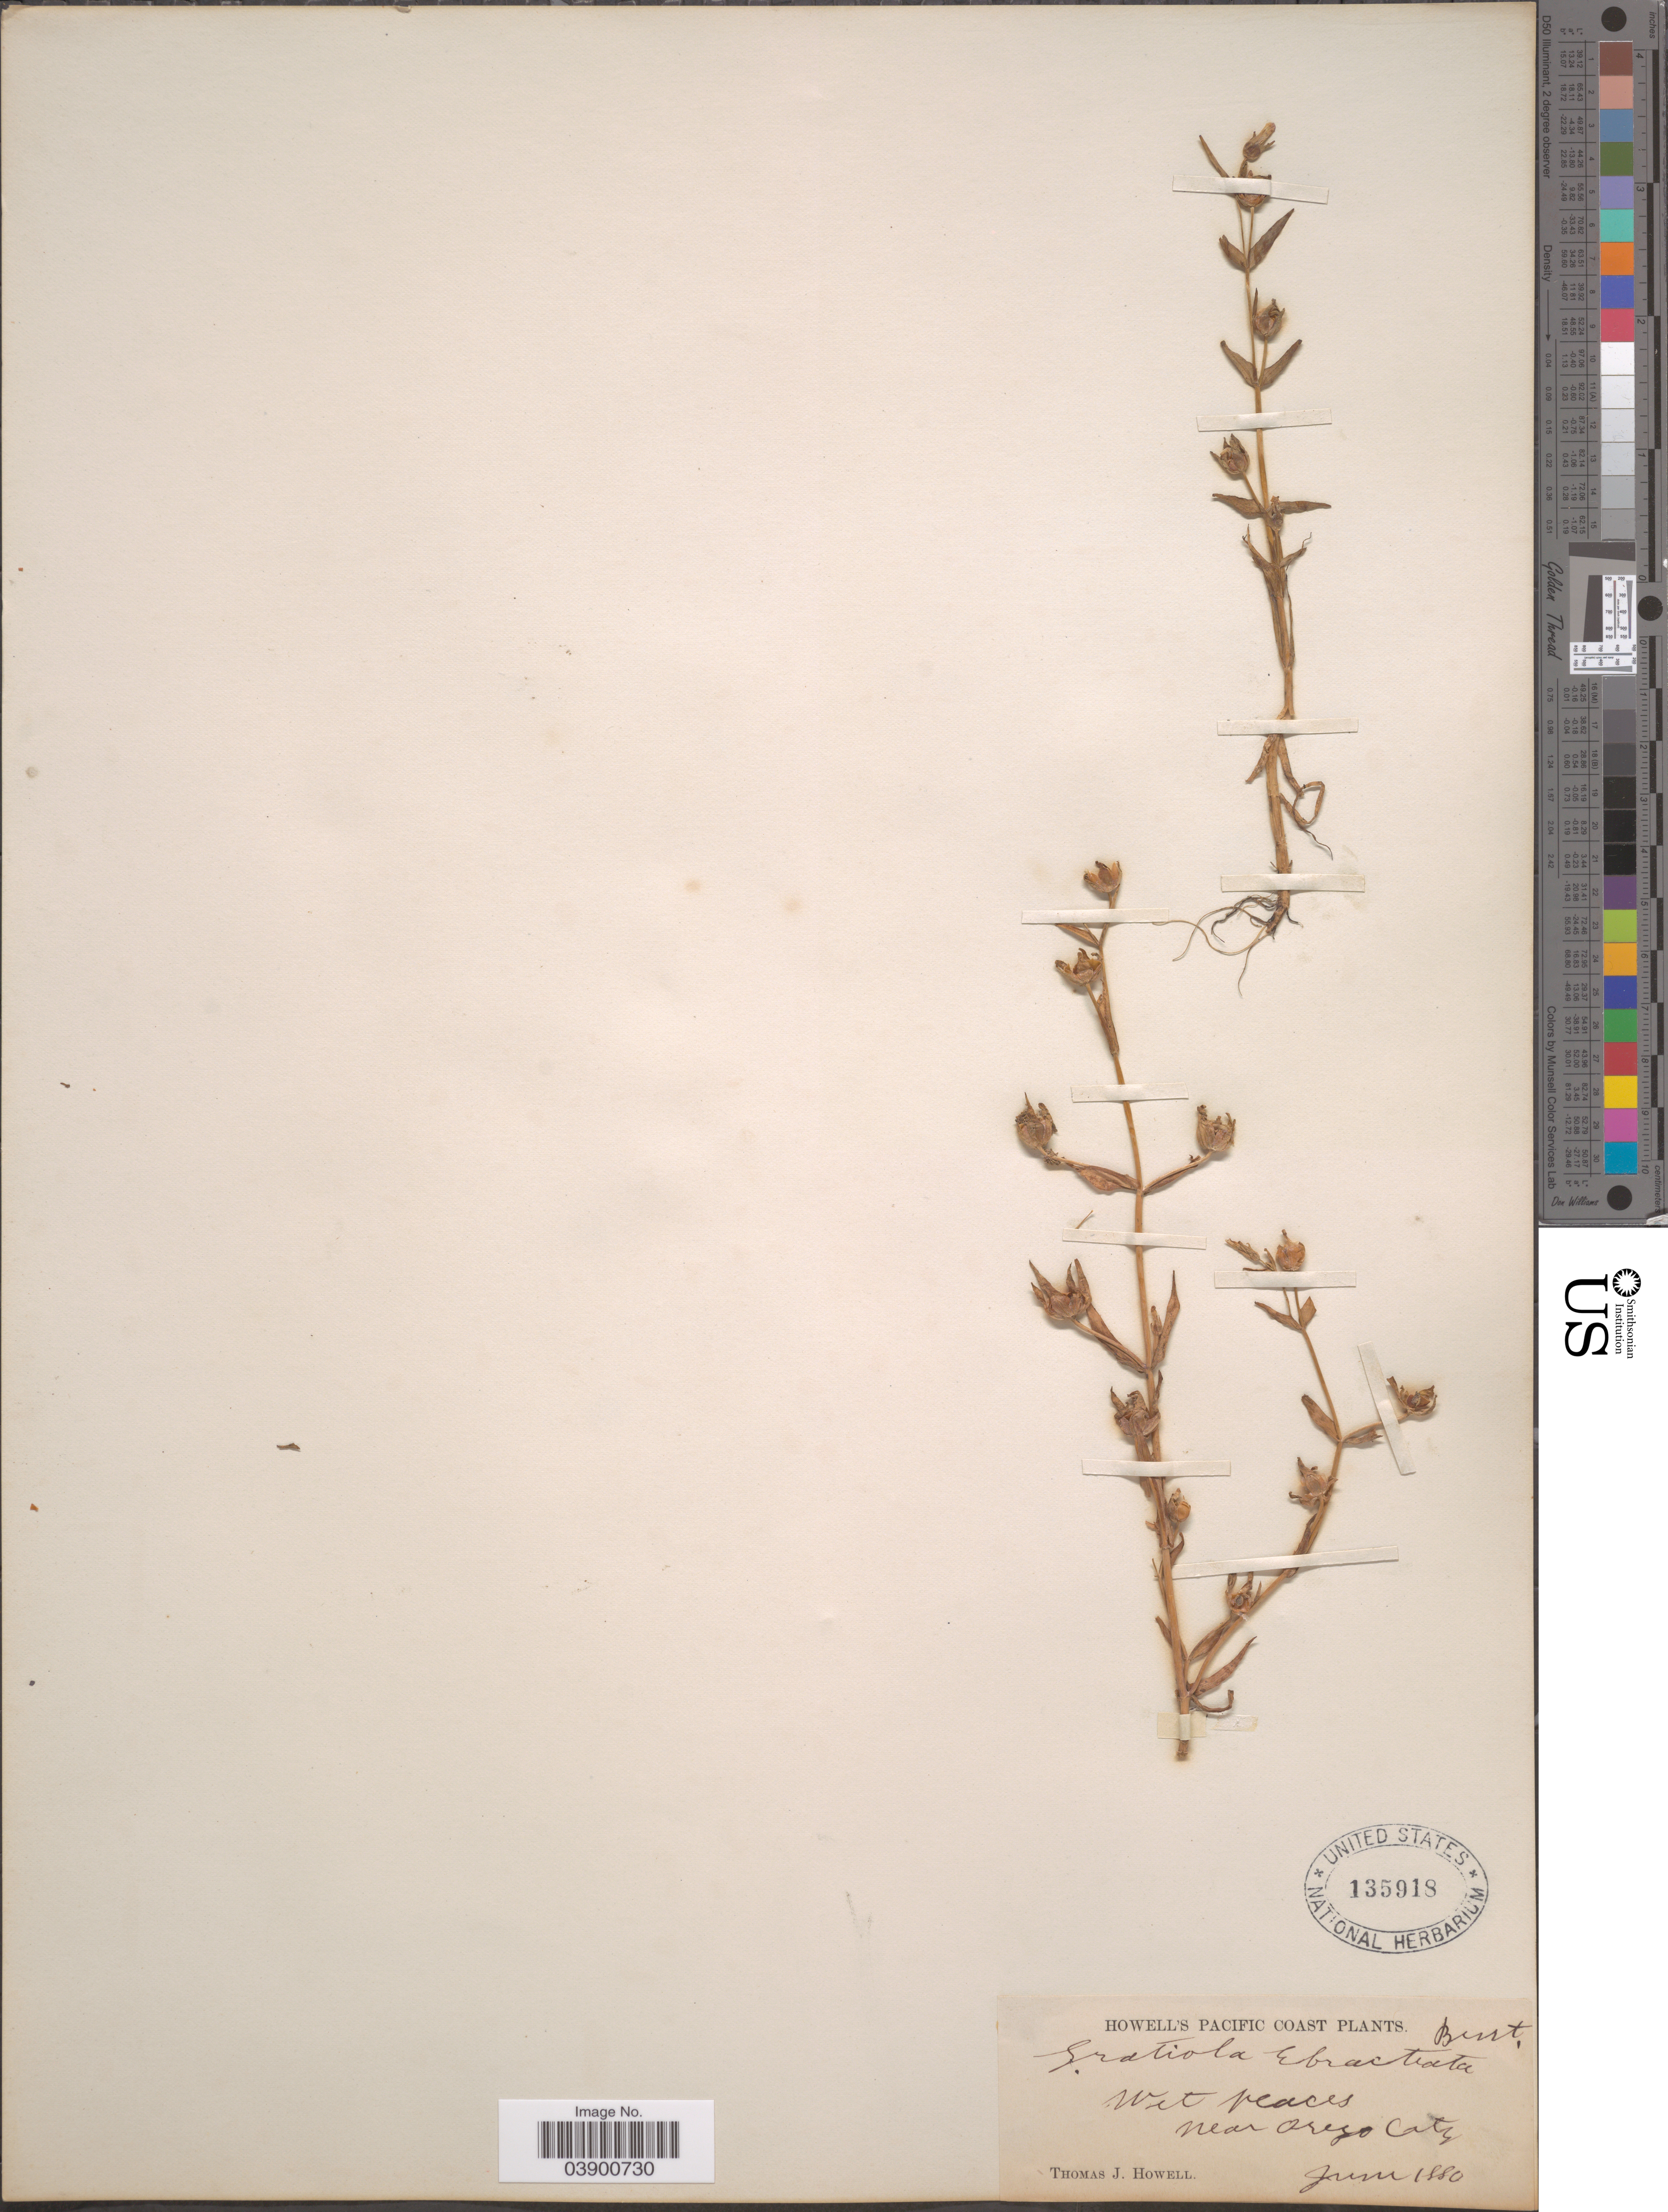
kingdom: Plantae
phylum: Tracheophyta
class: Magnoliopsida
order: Lamiales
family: Plantaginaceae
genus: Gratiola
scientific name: Gratiola ebracteata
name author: Benth.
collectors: T. J. Howell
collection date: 1880-06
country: United States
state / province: Oregon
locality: Pacific Coast. Near Oregon City.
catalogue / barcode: US 135918